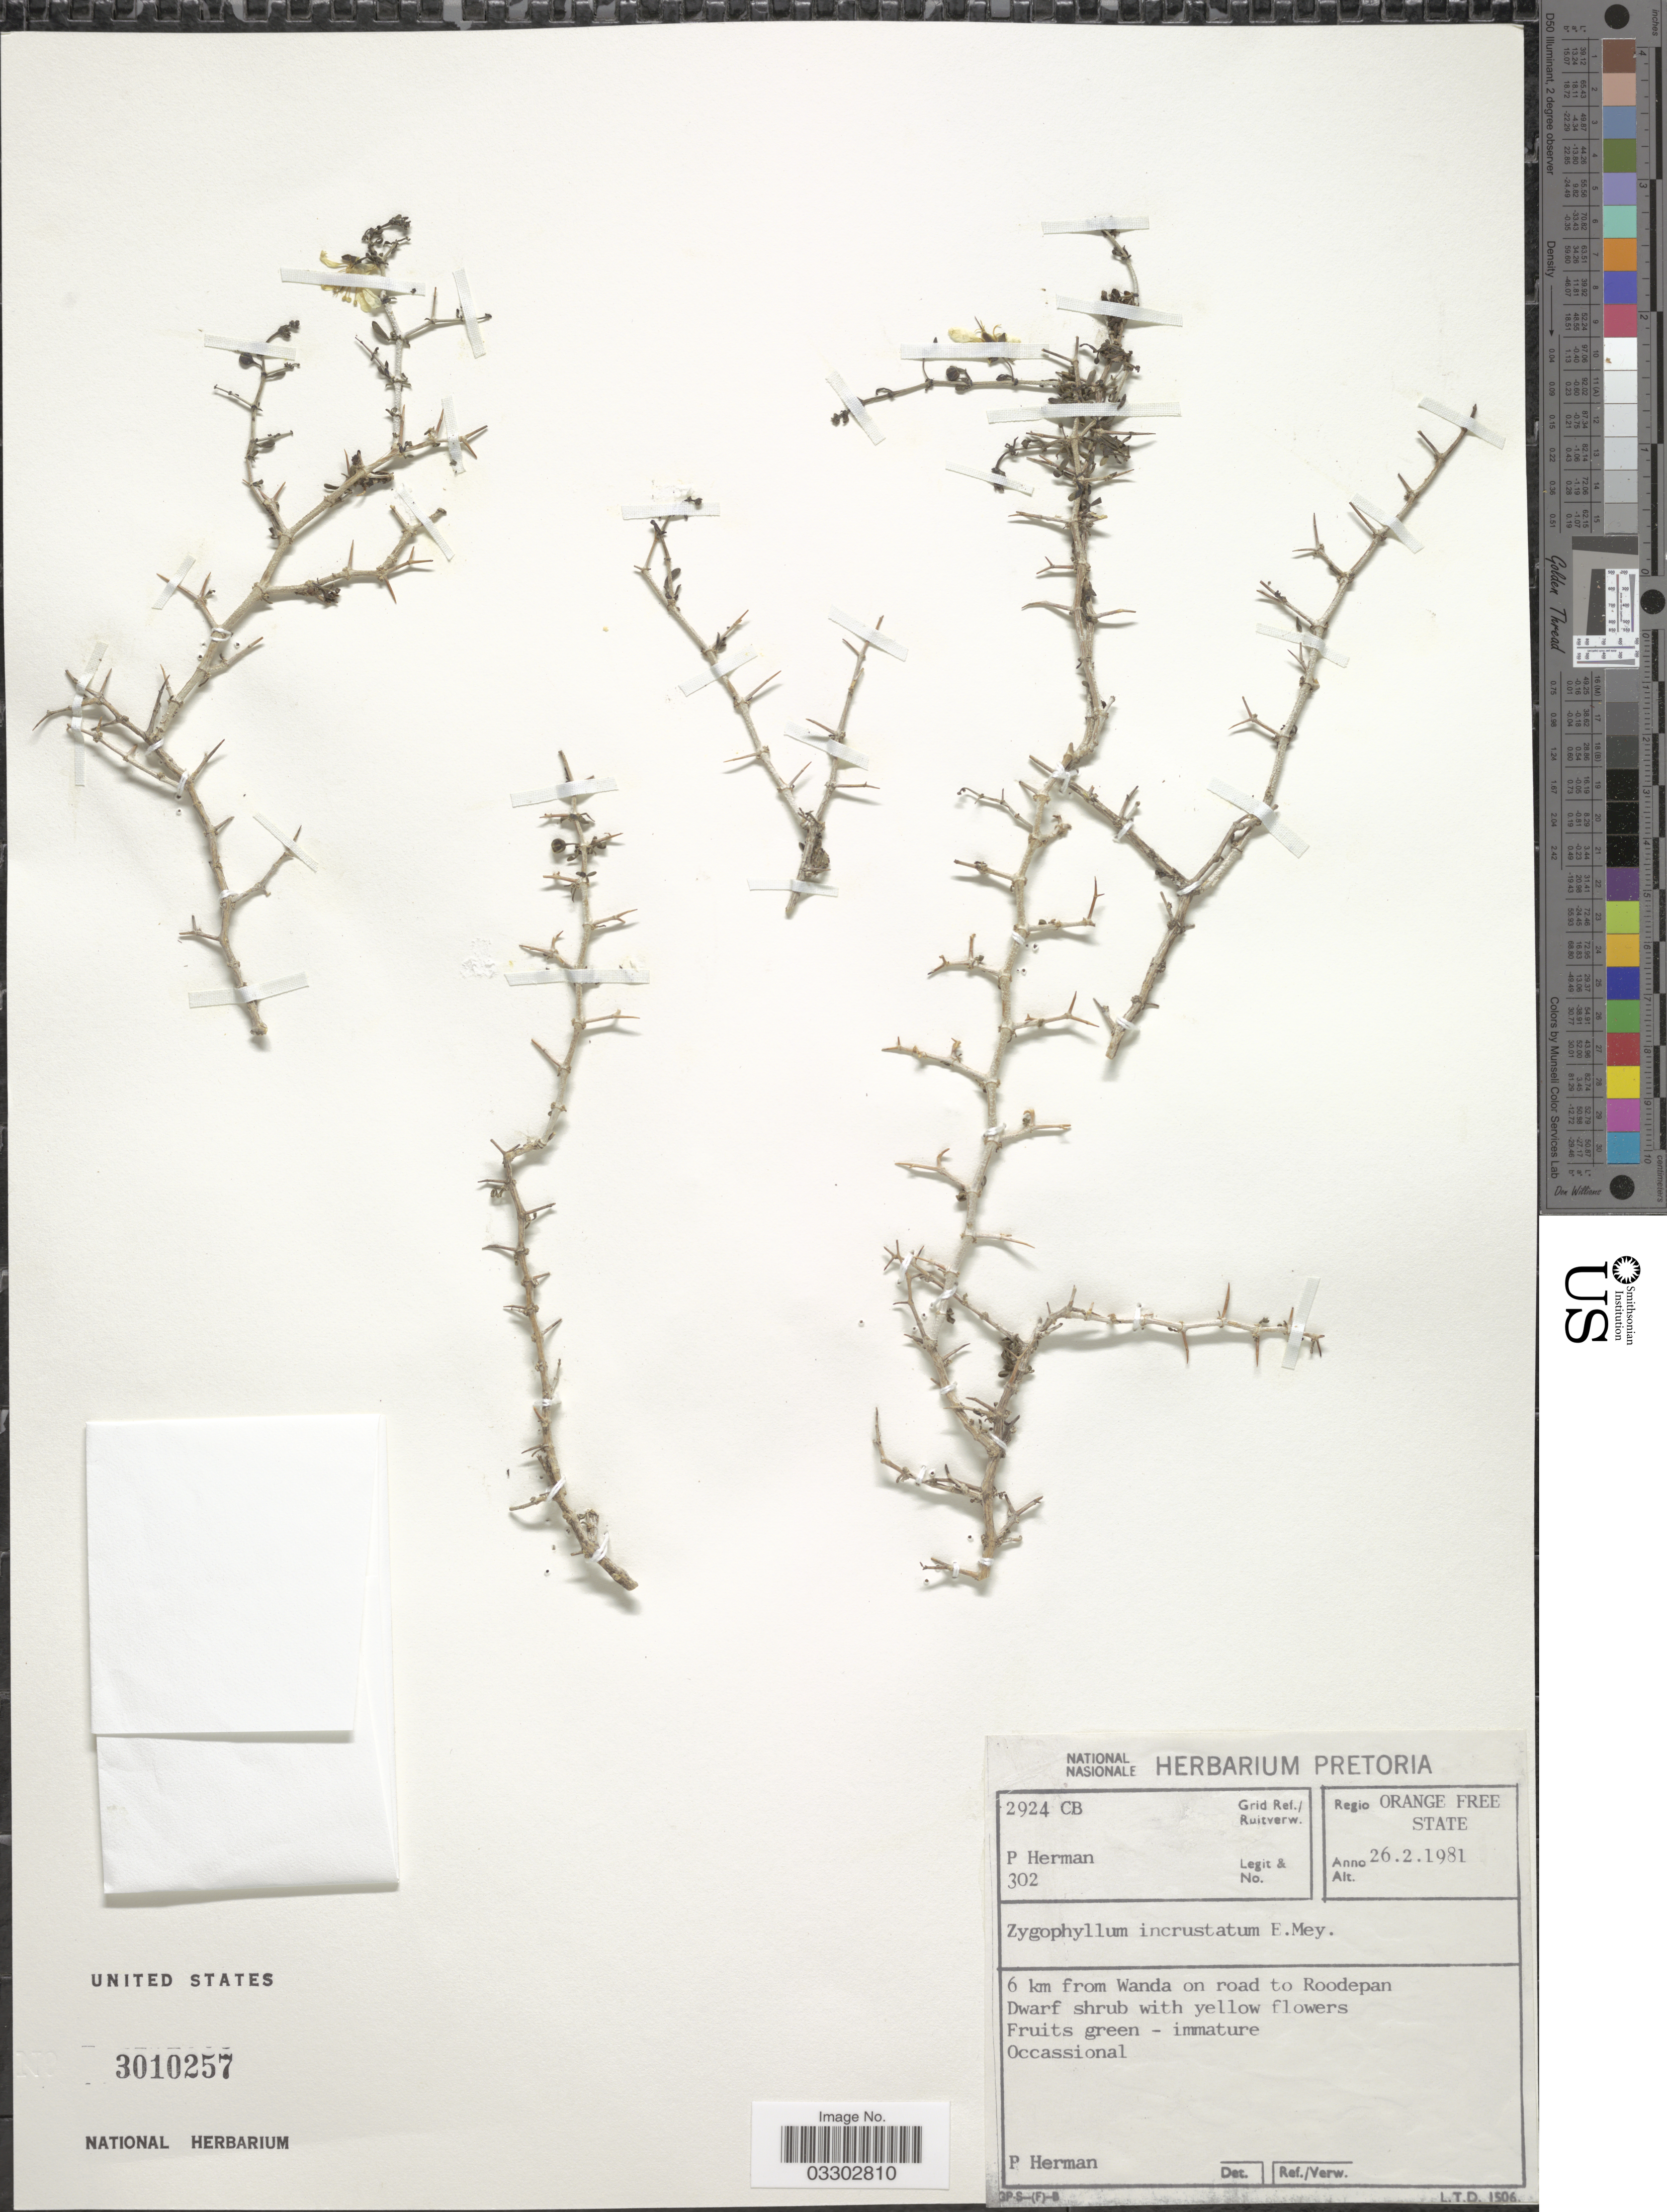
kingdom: Plantae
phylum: Tracheophyta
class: Magnoliopsida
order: Zygophyllales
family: Zygophyllaceae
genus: Roepera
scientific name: Roepera incrustata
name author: (E. Mey. ex Sond.) Beier & Thulin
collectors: P. Herman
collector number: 302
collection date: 1981-02-26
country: South Africa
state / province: Free State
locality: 2924 CB Grid Ref./Ruitverw. Regio Orange Free State. 6 km from Wanda on road to Roodepan.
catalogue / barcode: US 3010257